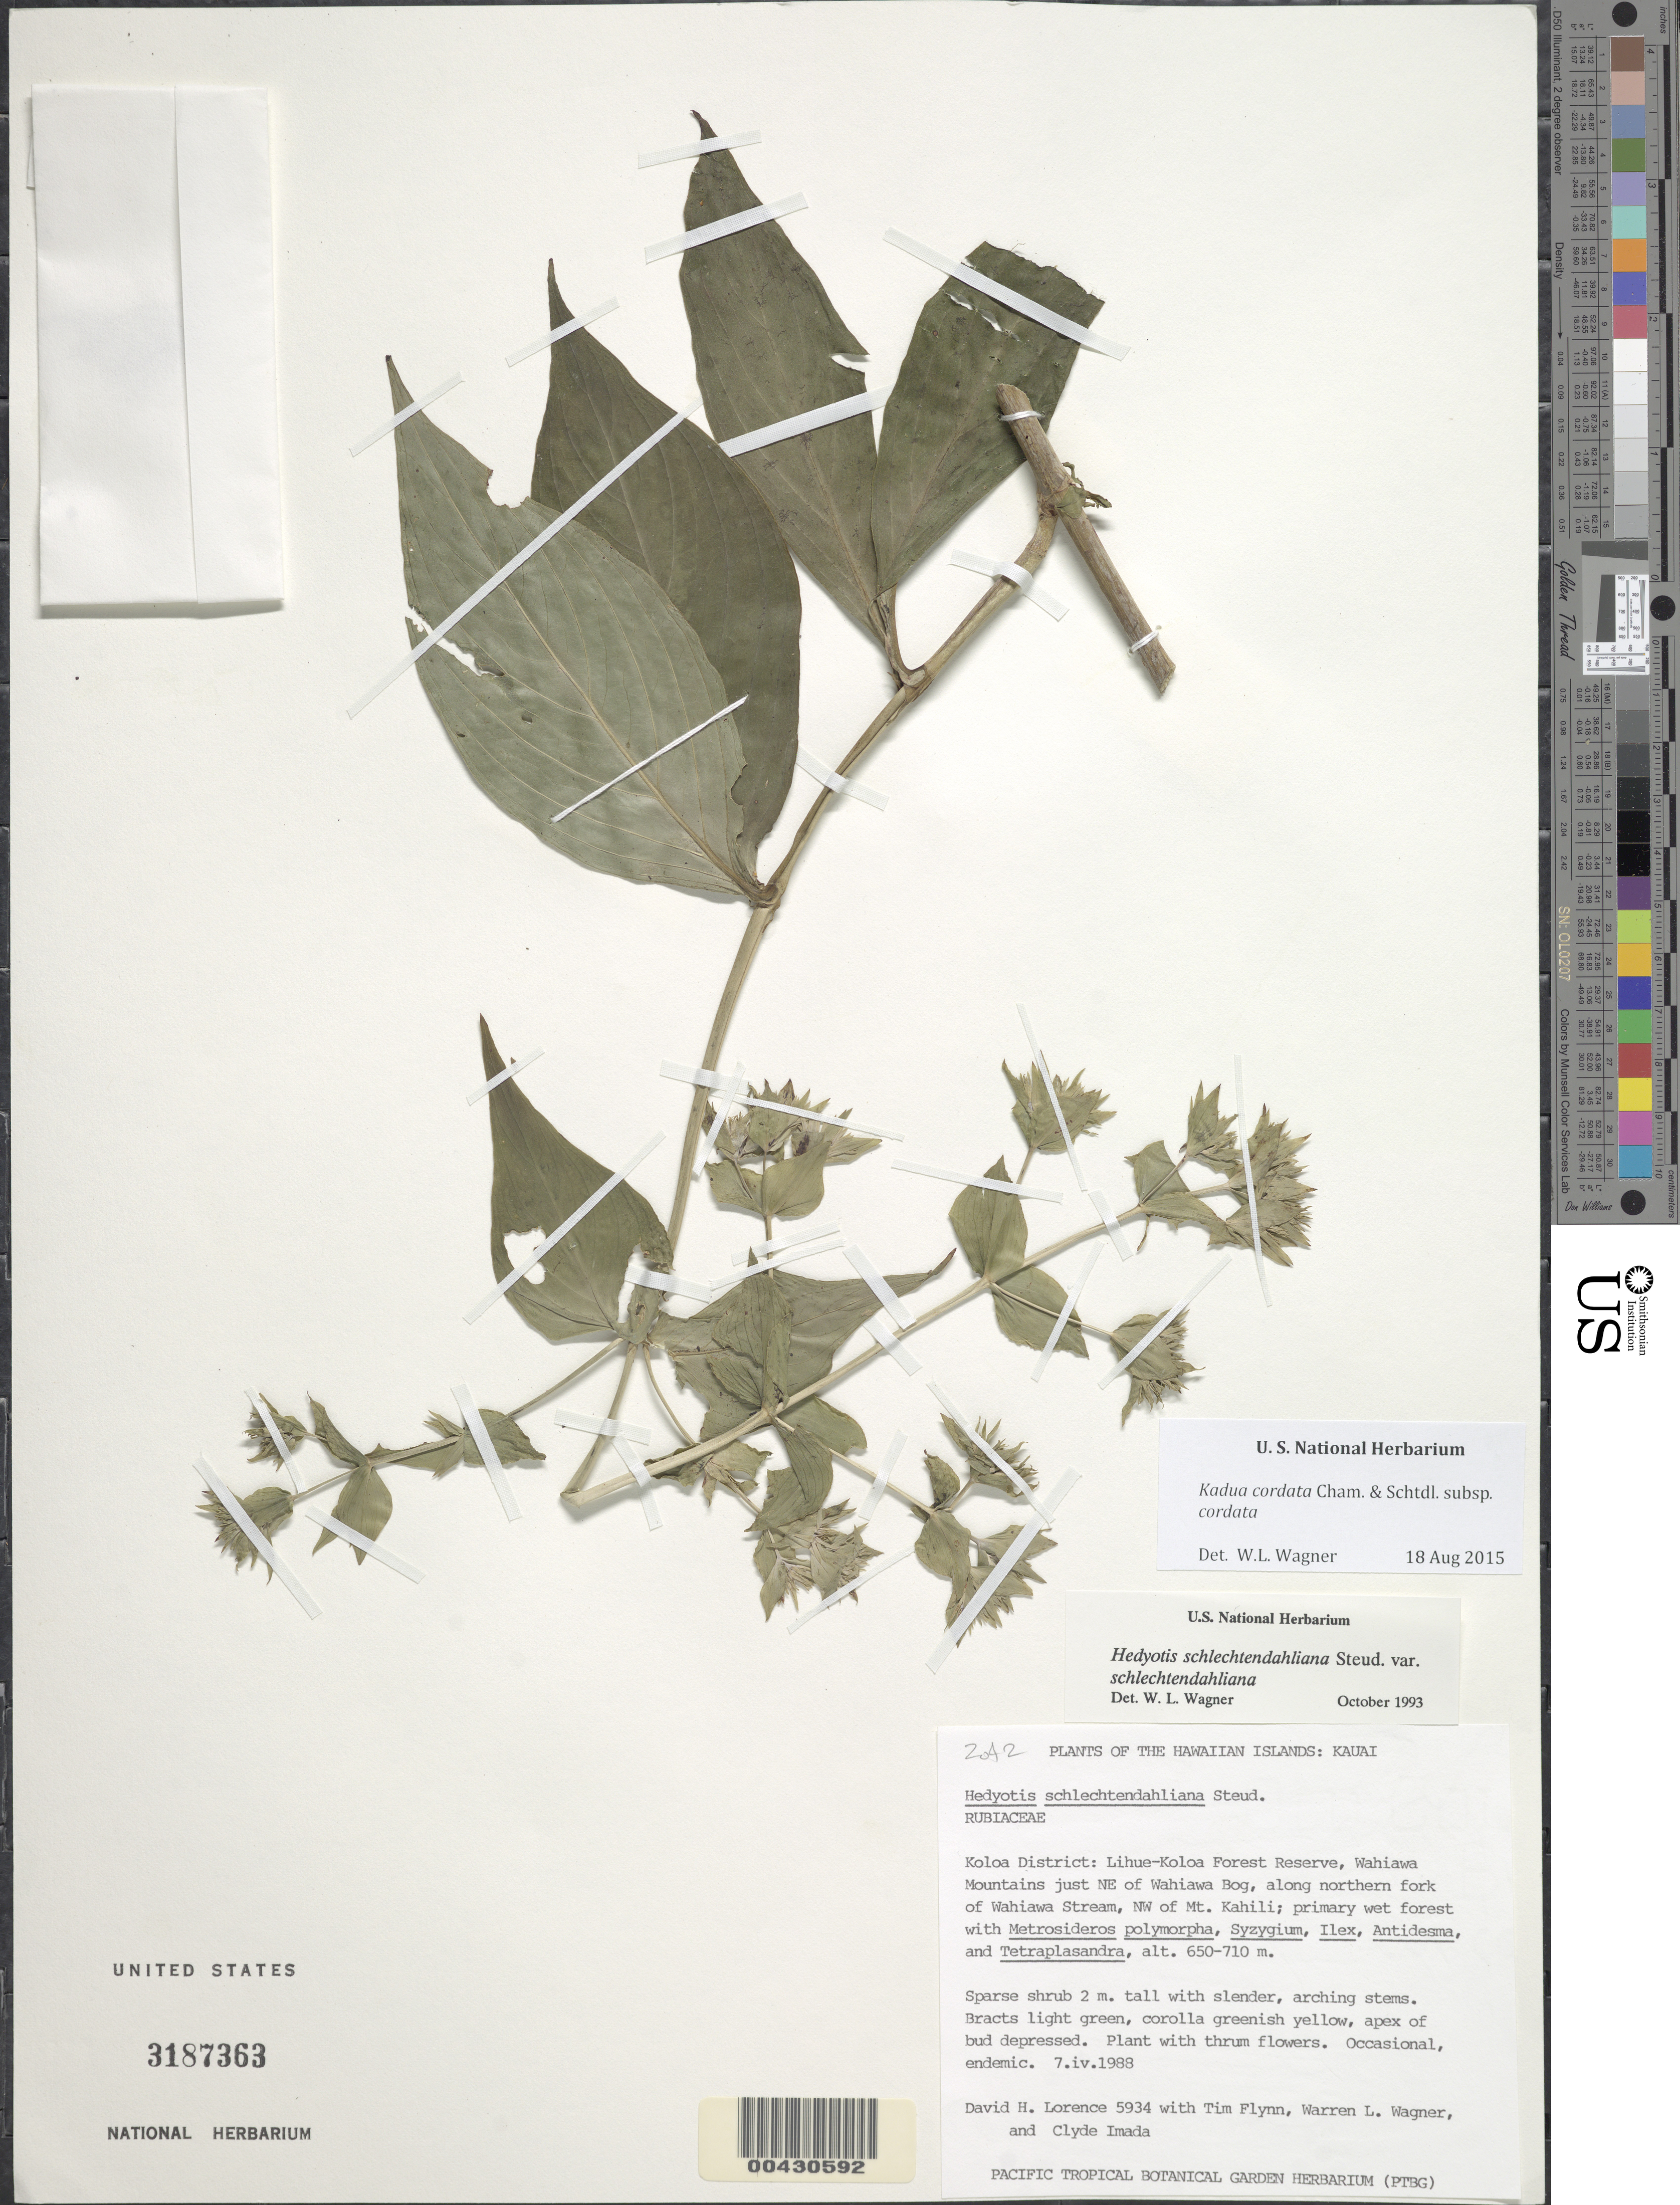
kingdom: Plantae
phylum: Tracheophyta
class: Magnoliopsida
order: Gentianales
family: Rubiaceae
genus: Kadua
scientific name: Kadua cordata subsp. cordata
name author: Cham. & Schltdl.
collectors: D. Lorence, T. W. Flynn, W. L. Wagner & C. Imada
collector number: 5934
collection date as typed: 7 Apr 1988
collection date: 1988-04-07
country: United States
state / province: Hawaii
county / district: Kauai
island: Kaua'i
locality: Koloa Dist.: Lihue-Koloa Frst. Rsrv., Wahiawa Mntns. just NE of Wahiawa Bog, along nrtn. fork of Wahiawa Strm., NW of Mt. Kahili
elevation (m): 650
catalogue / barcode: US 3187363